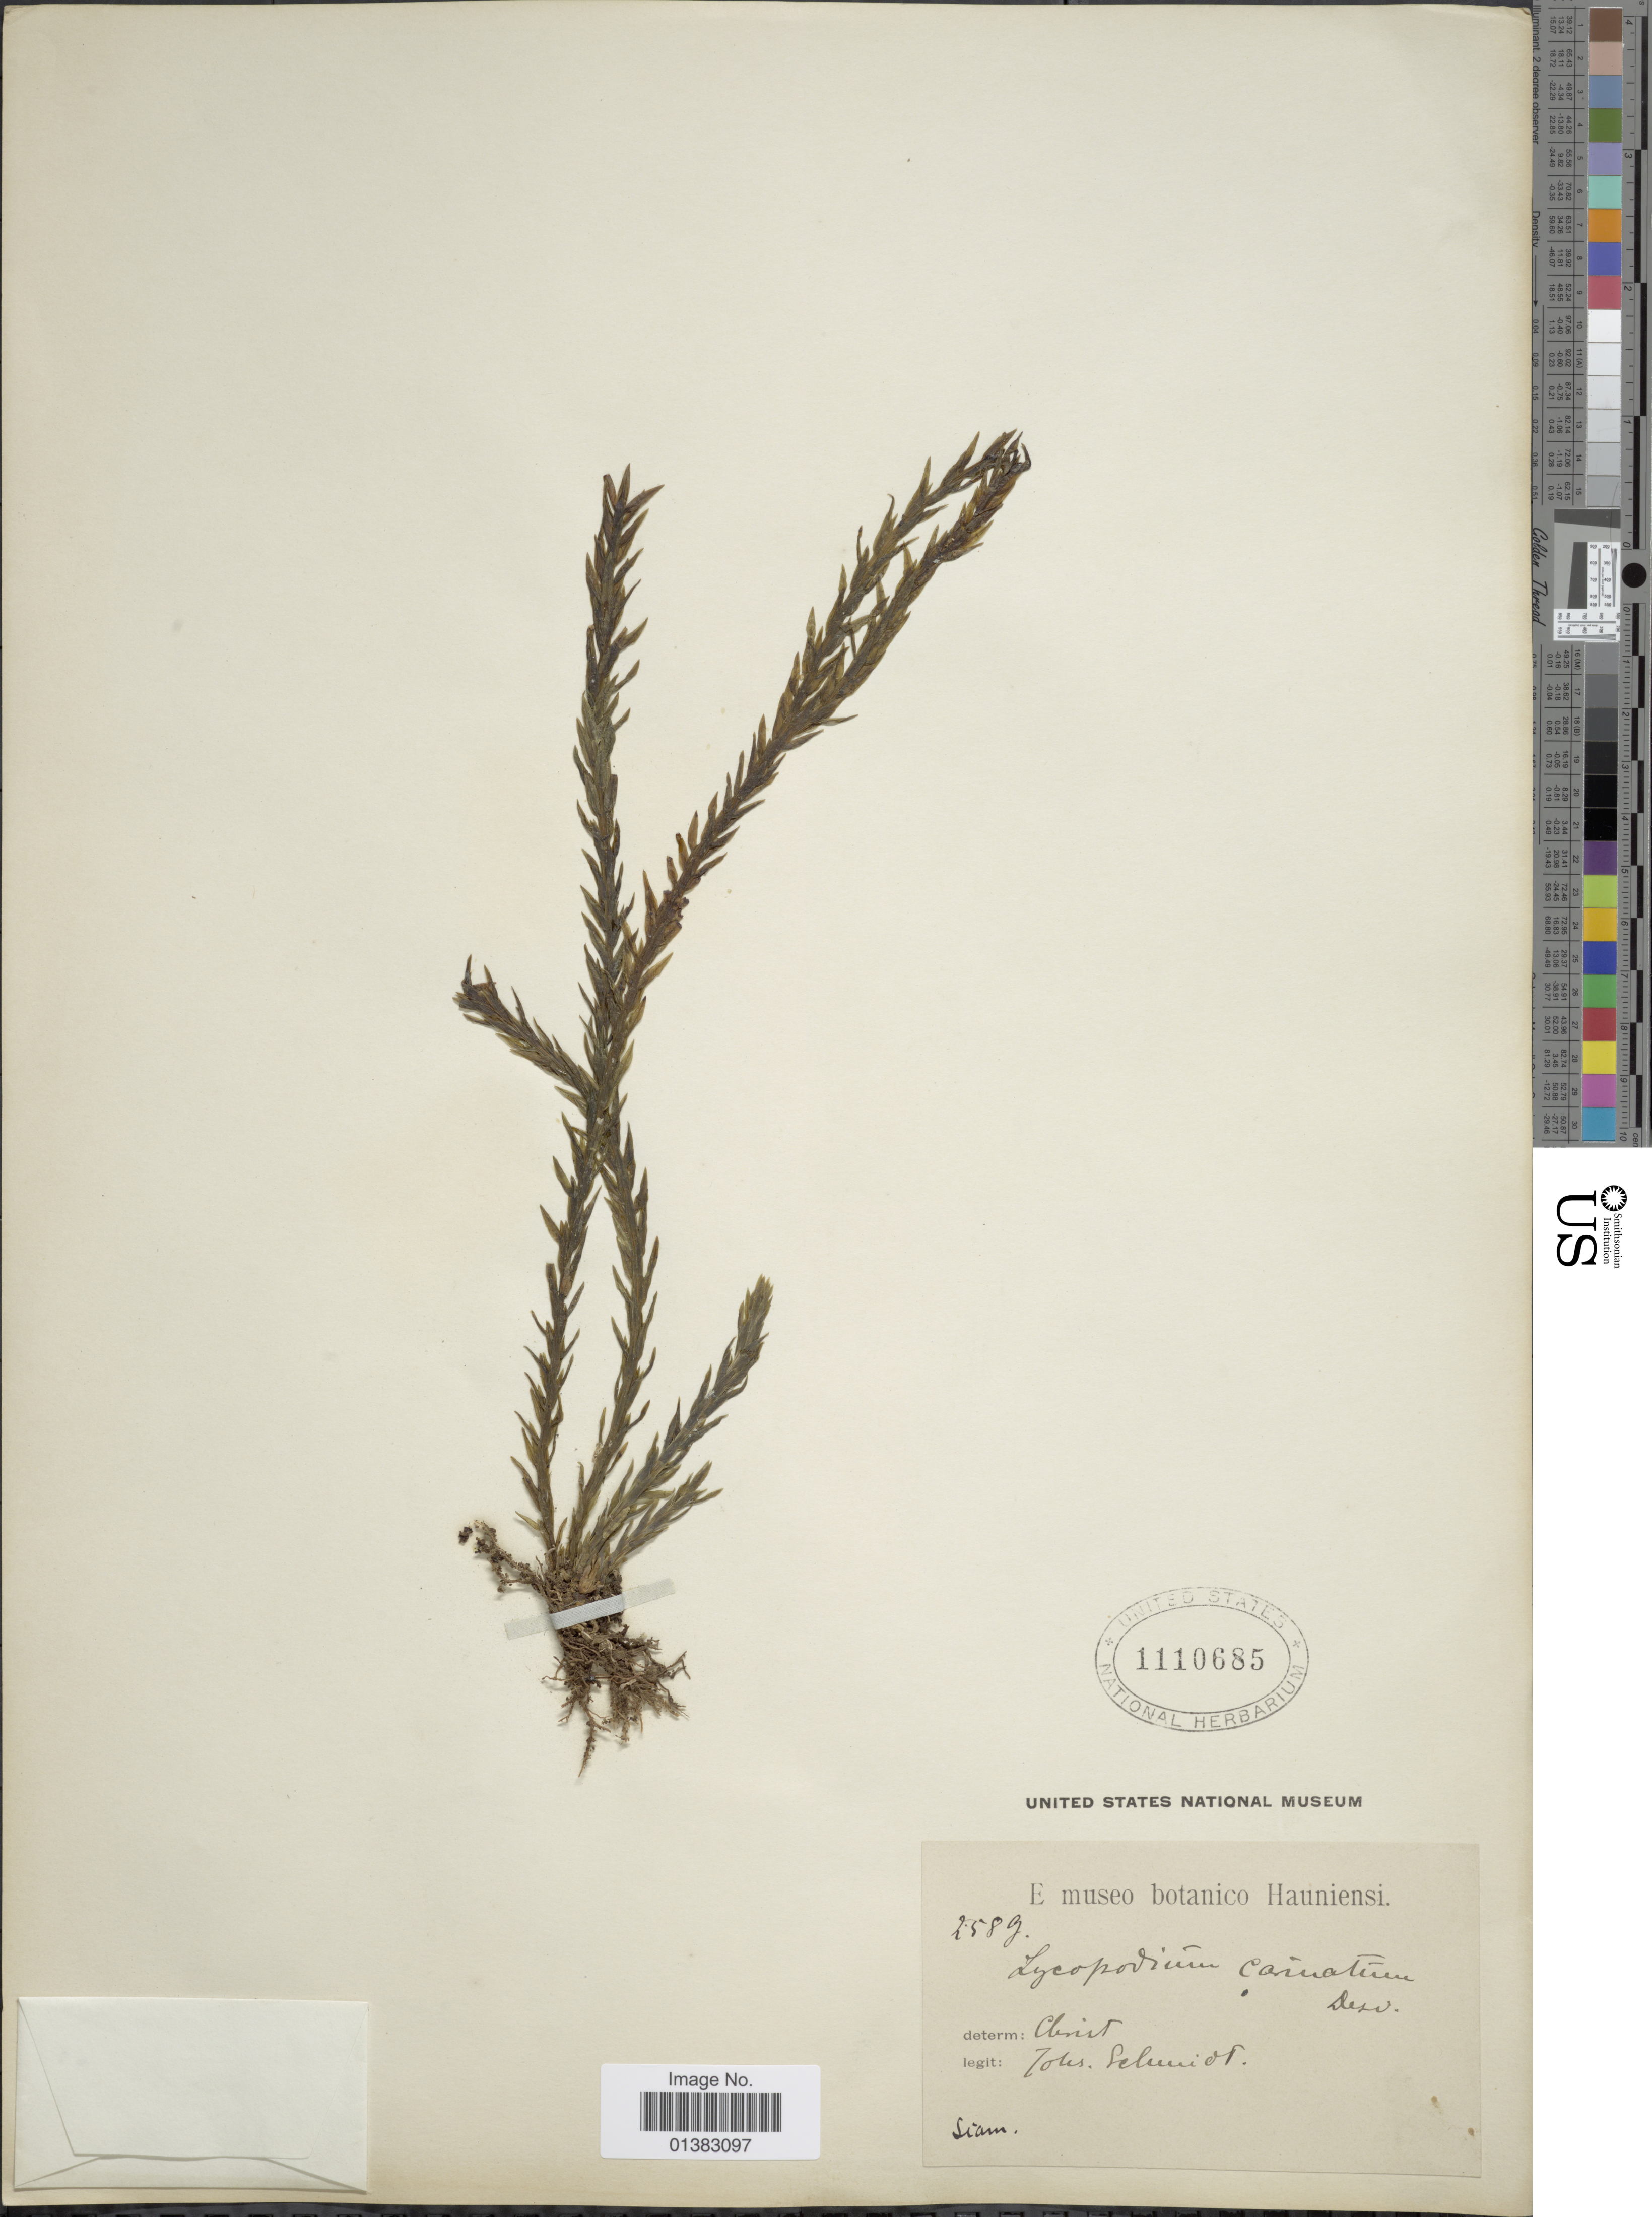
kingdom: Plantae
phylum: Tracheophyta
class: Lycopodiopsida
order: Lycopodiales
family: Lycopodiaceae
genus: Phlegmariurus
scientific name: Phlegmariurus carinatus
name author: (Desv.) Ching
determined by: Field, A. R.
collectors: J. Schmidt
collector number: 2589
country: Thailand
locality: Siam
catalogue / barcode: US 1110685